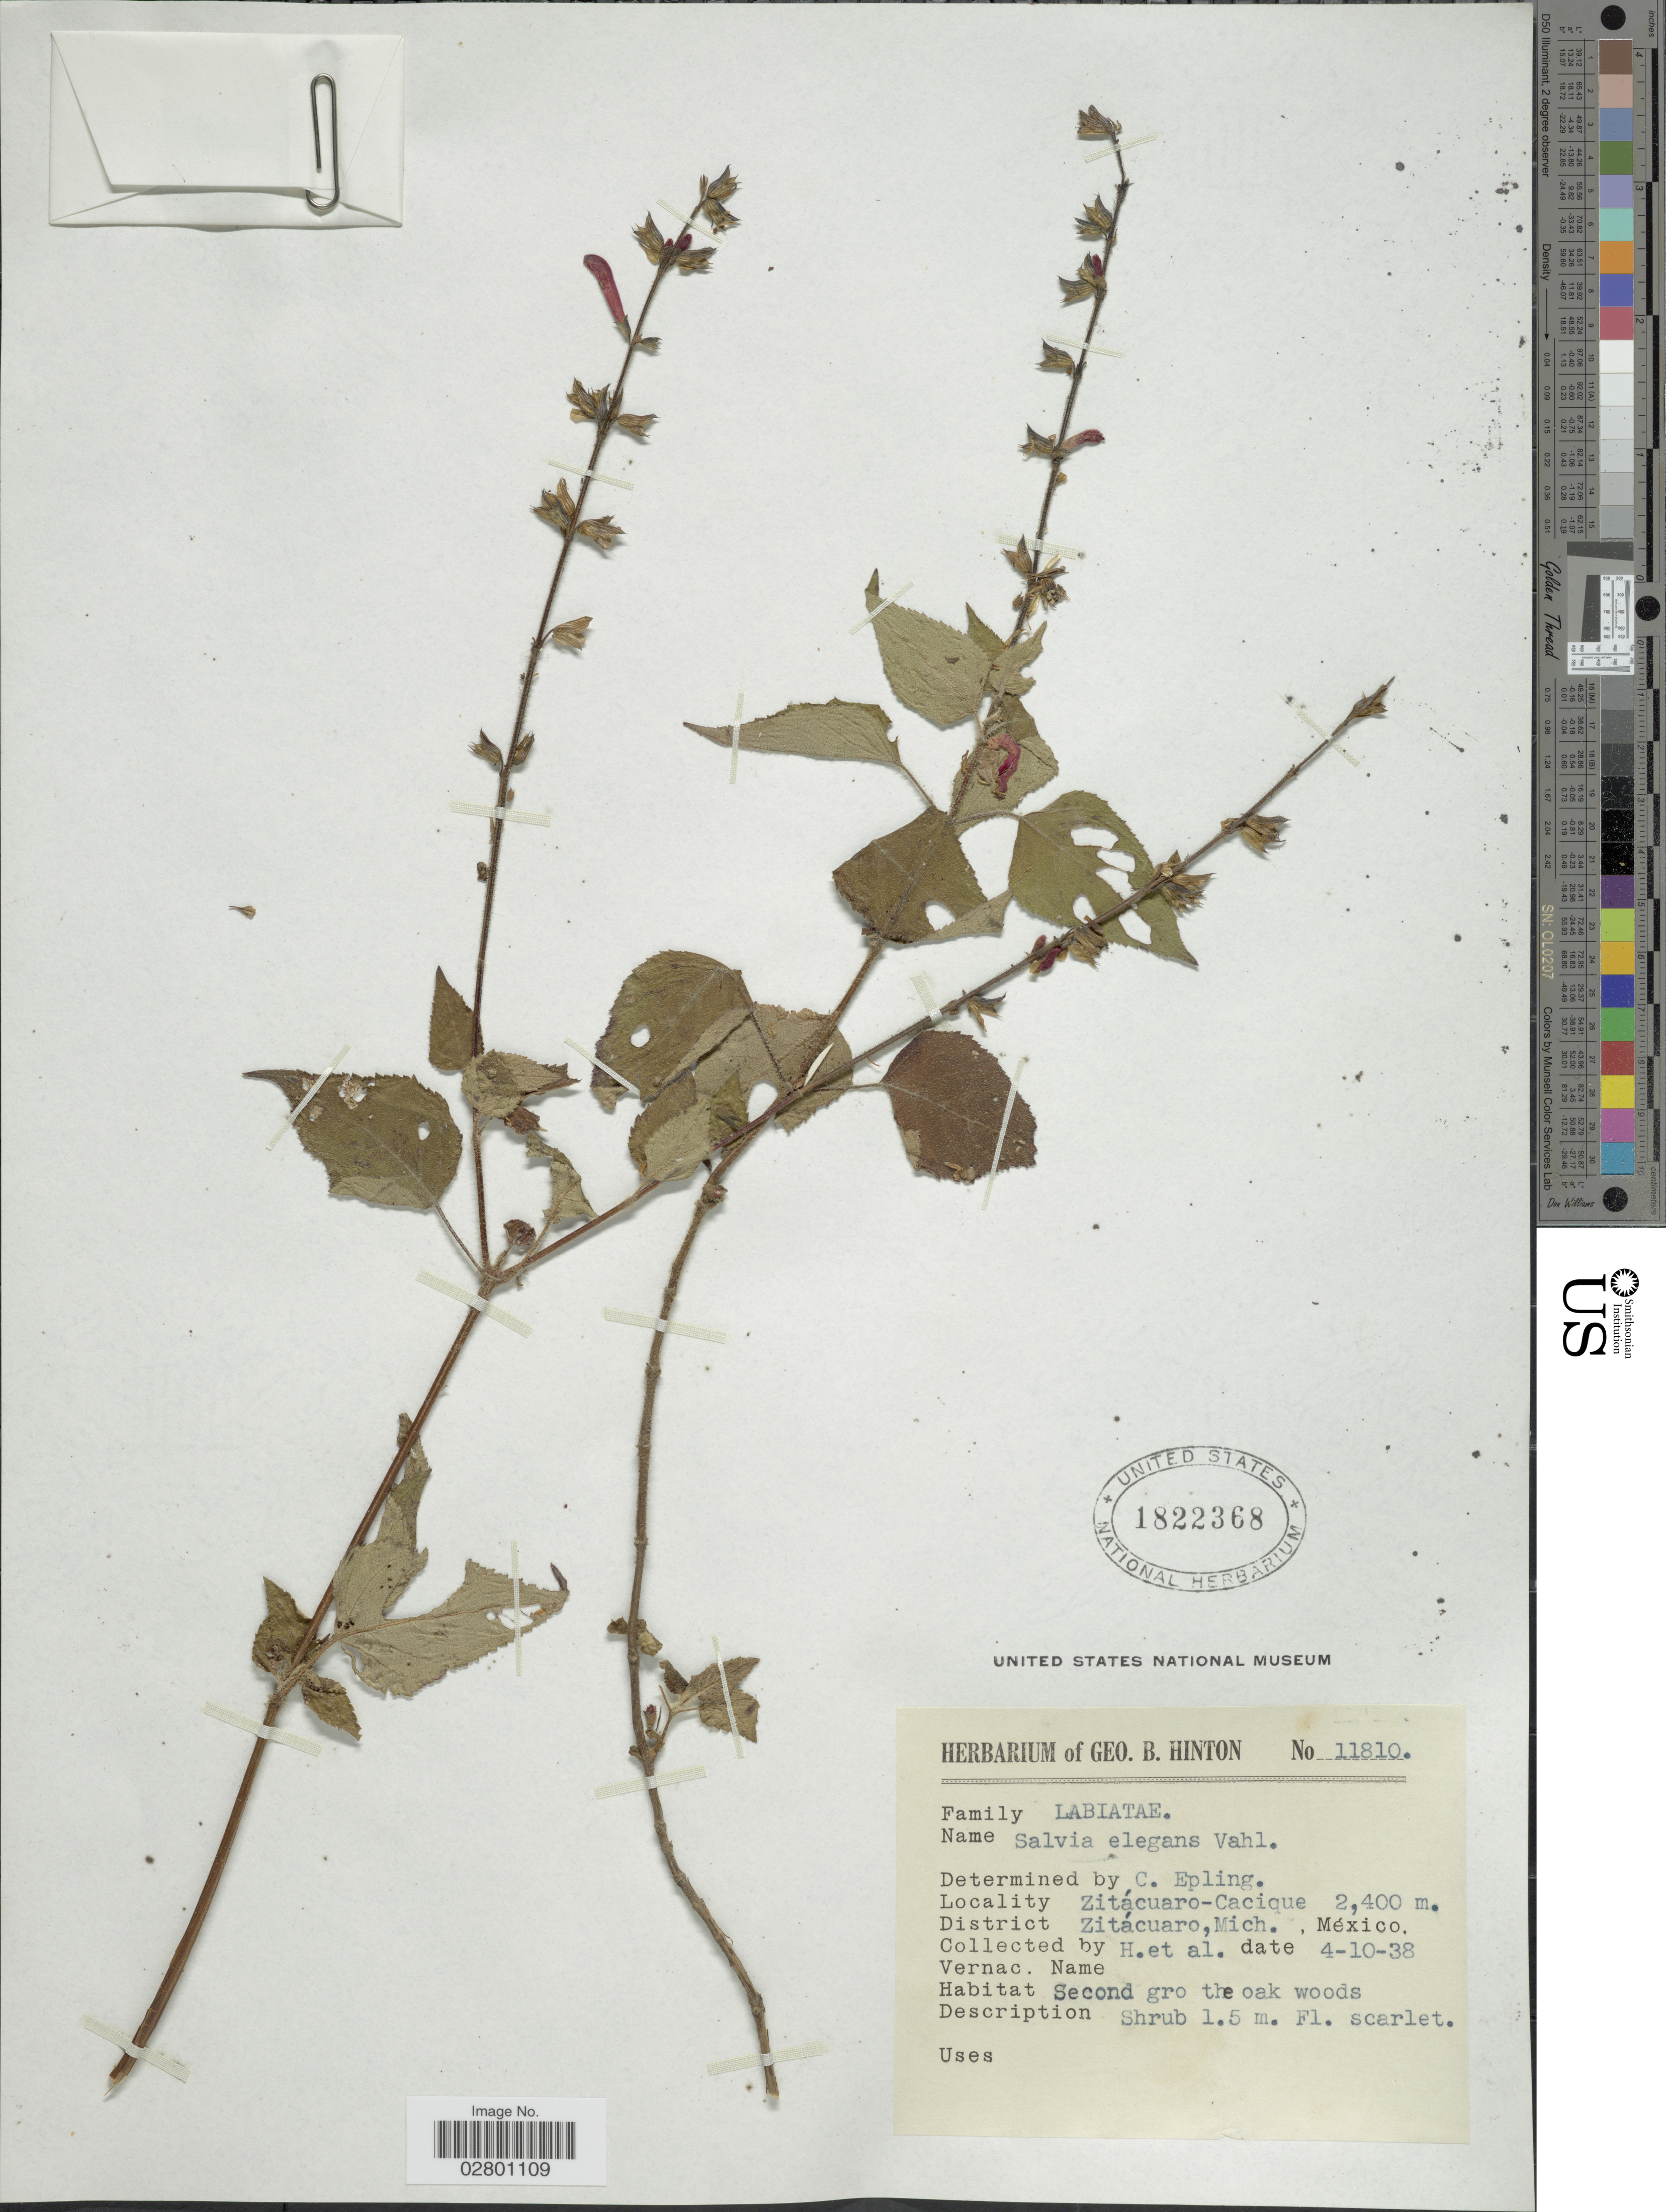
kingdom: Plantae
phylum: Tracheophyta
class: Magnoliopsida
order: Lamiales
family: Lamiaceae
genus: Salvia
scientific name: Salvia elegans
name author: Vahl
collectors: G. B. Hinton & et al.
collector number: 11810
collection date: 1938-10-04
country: Mexico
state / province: Michoacán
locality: Zitácuaro-Cacique, District Zitácuaro, Mich.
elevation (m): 2400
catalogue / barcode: US 1822368